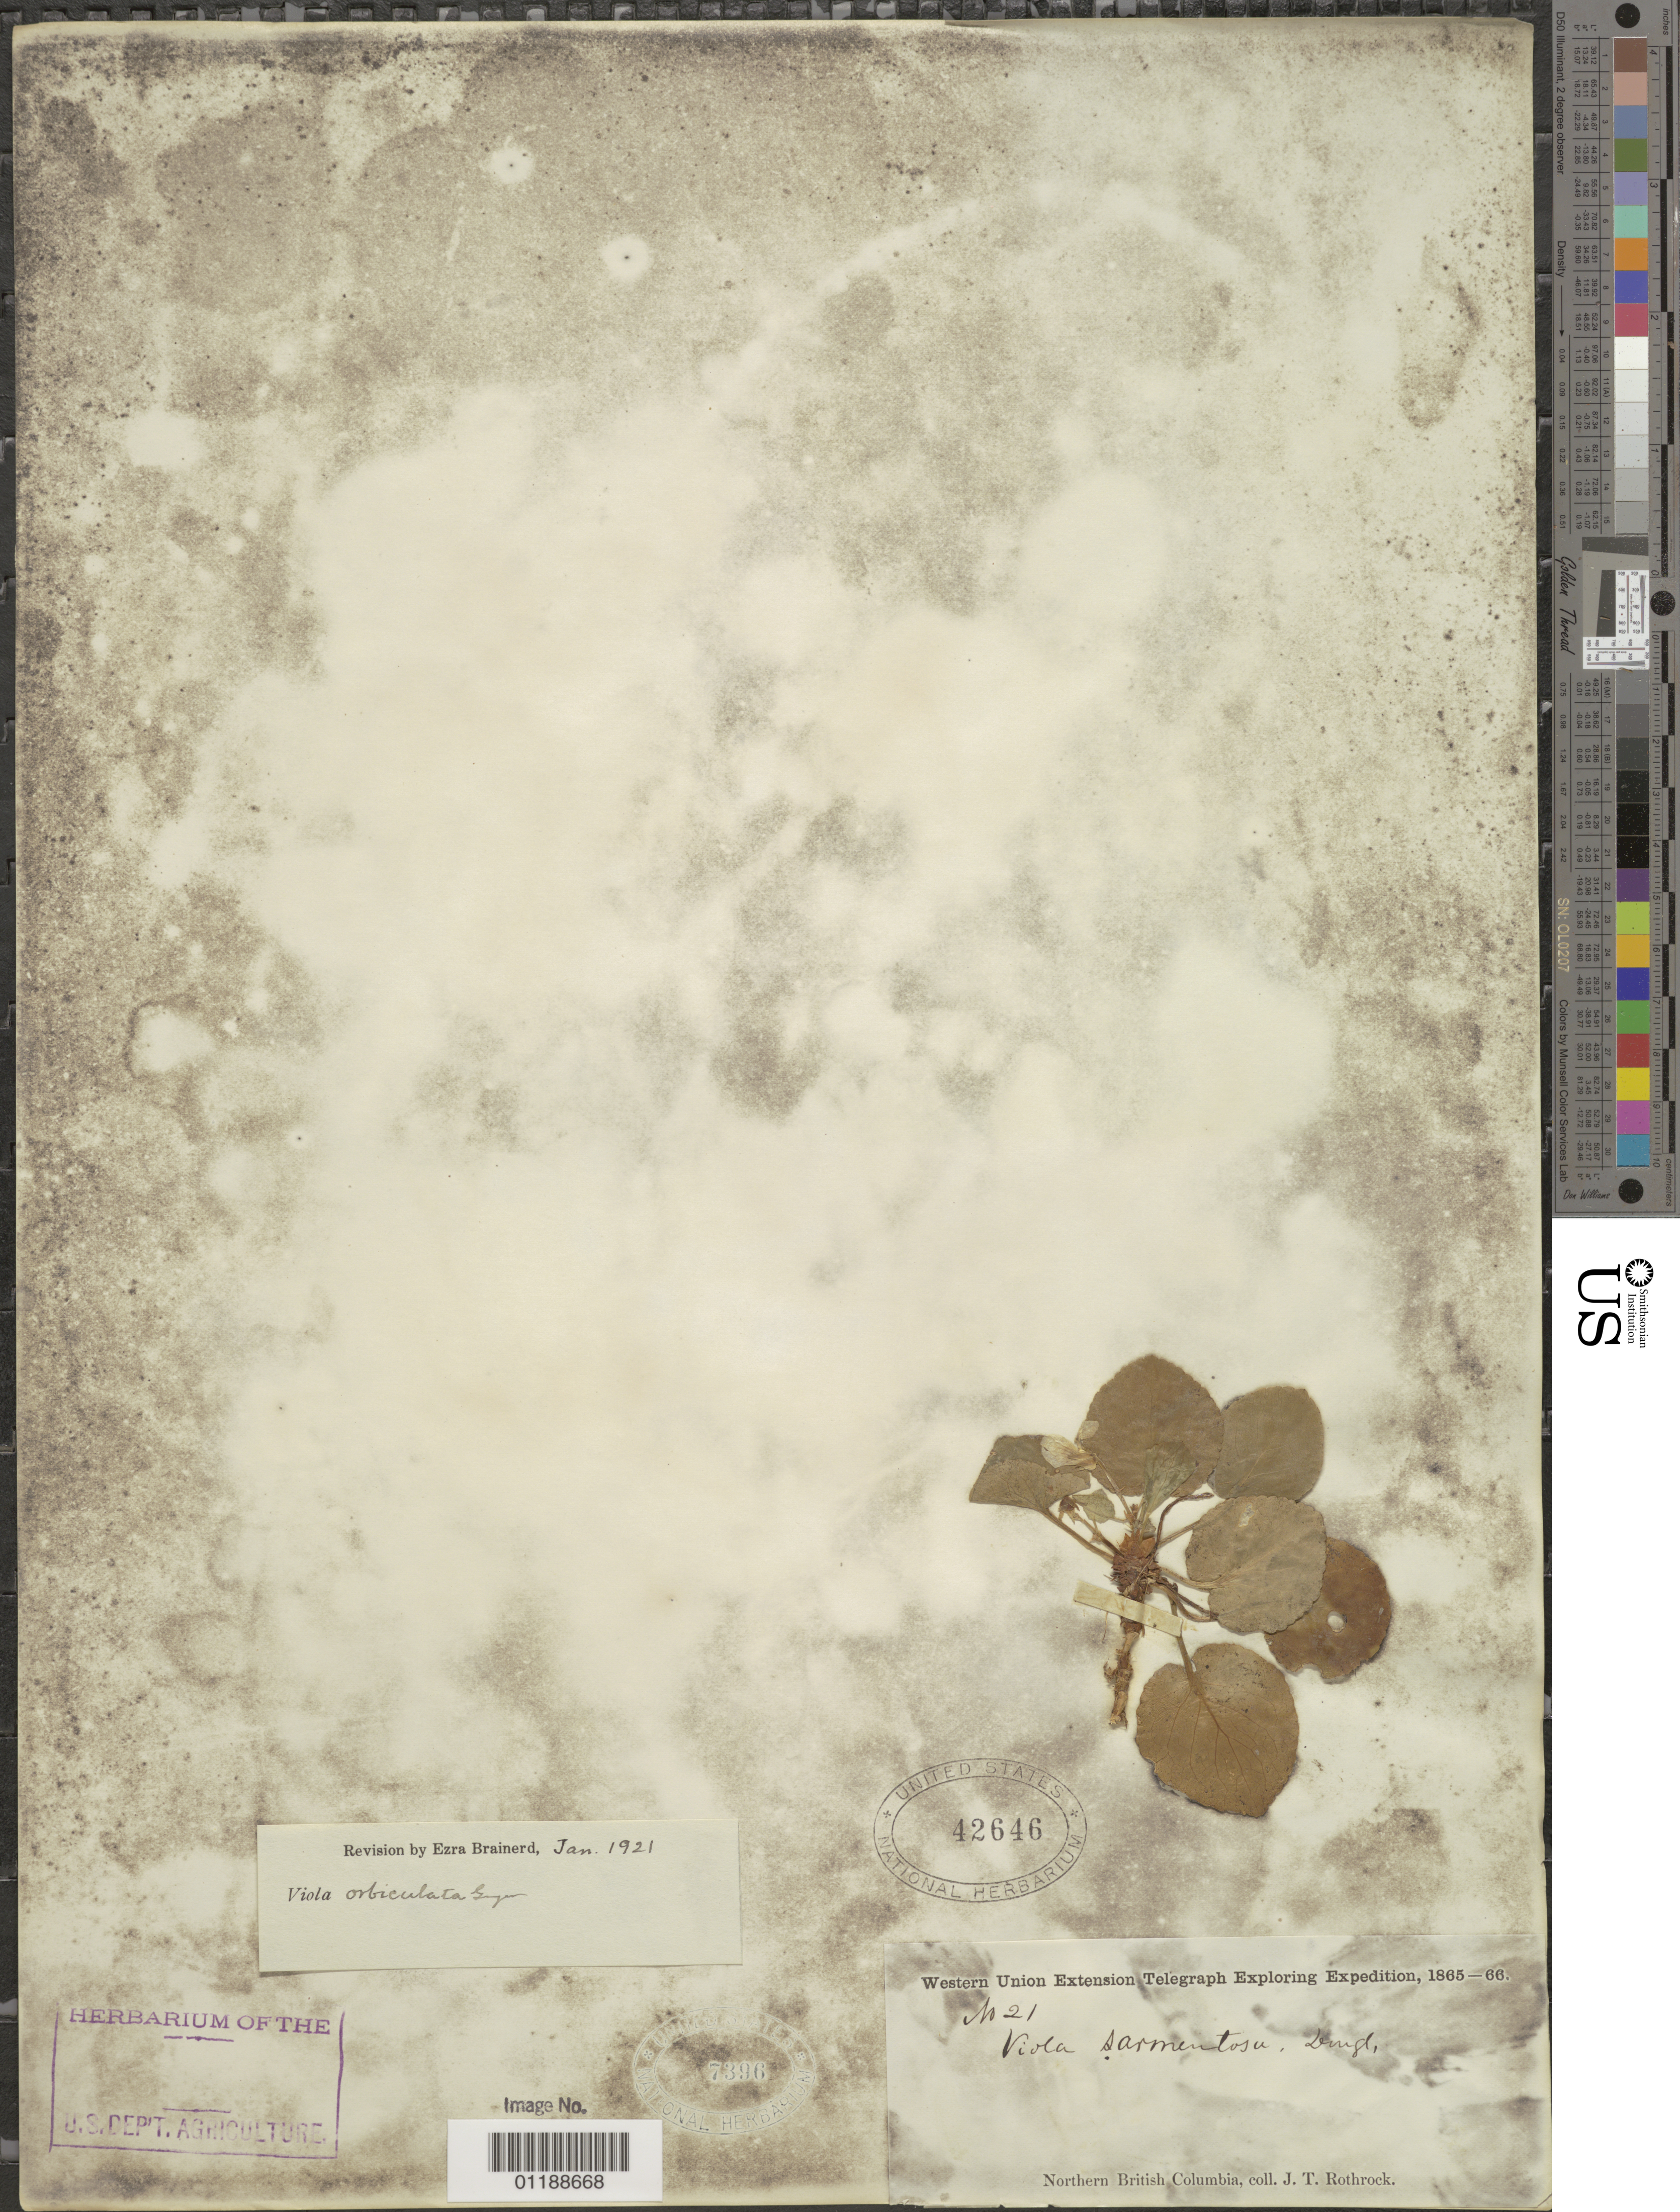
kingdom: Plantae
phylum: Tracheophyta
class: Magnoliopsida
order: Malpighiales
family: Violaceae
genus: Viola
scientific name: Viola orbiculata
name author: Geyer ex Hook.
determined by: Brainerd, Ezra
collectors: J. T. Rothrock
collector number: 21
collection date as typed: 1865 to -- --- 1866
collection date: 1865/1866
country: Canada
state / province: British Columbia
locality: N. British Columbia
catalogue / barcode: US 42646